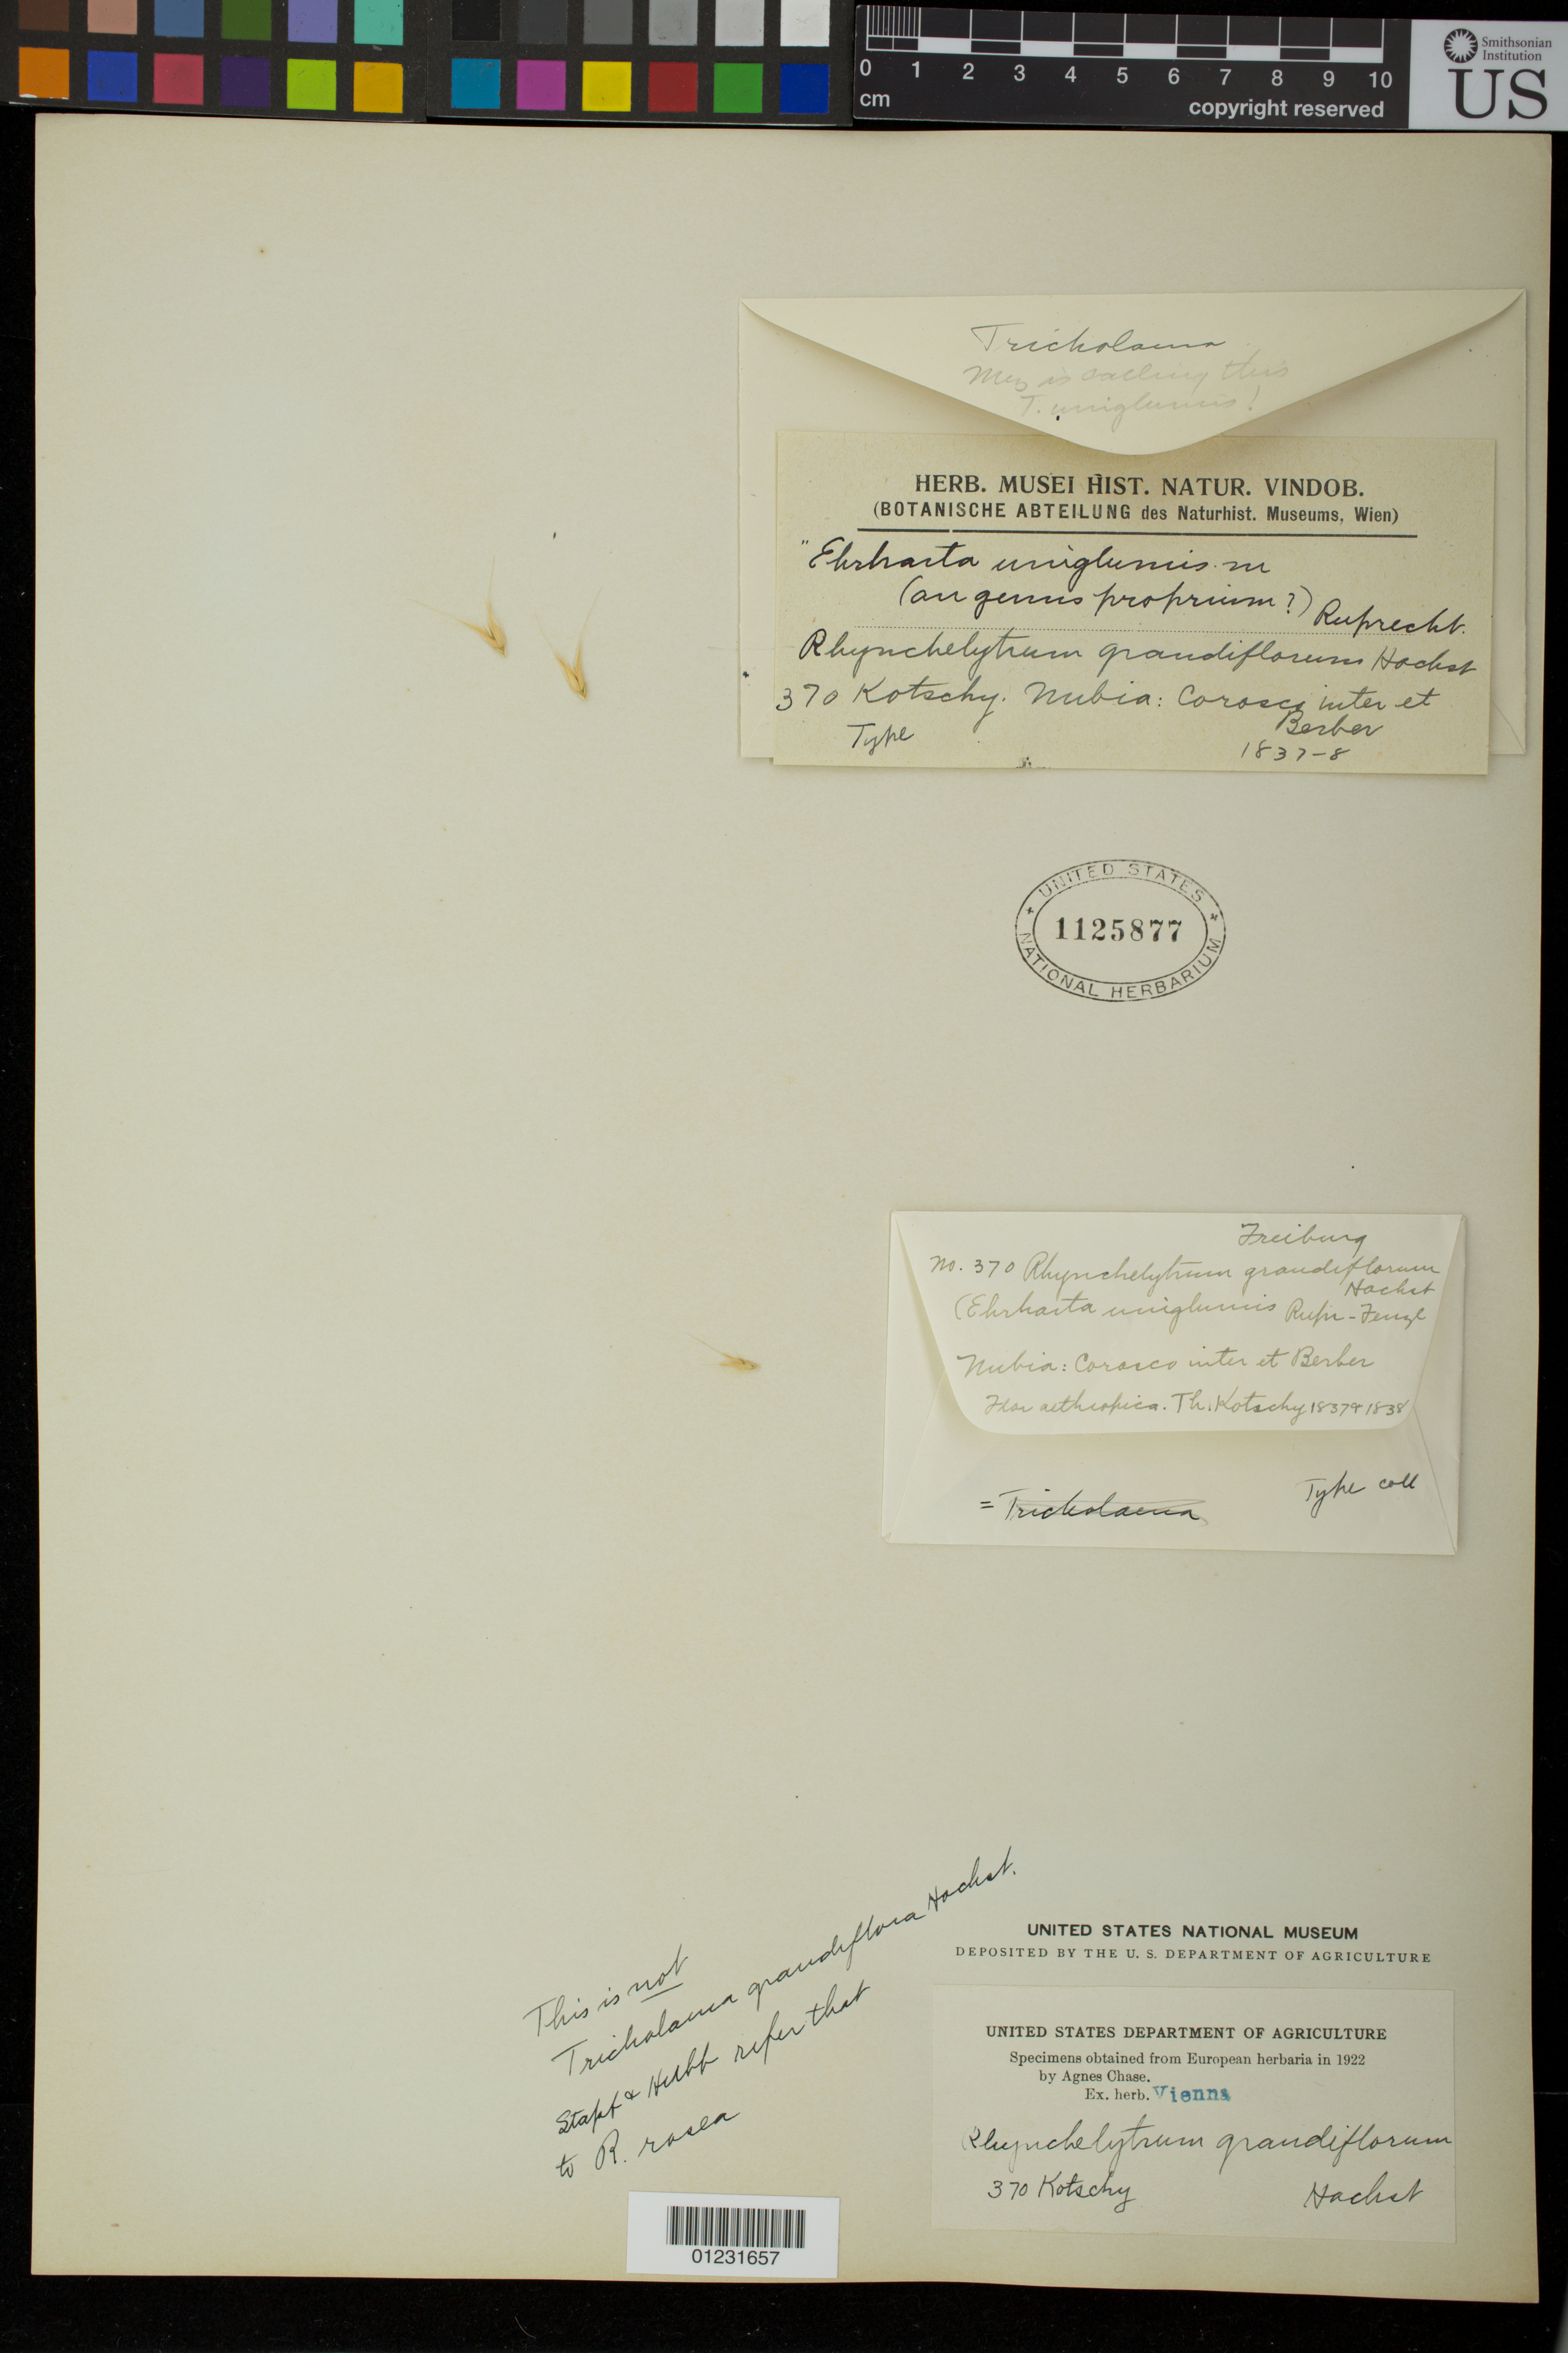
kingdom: Plantae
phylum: Tracheophyta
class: Liliopsida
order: Poales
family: Poaceae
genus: Rhynchelytrum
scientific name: Rhynchelytrum grandiflorum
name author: Hochst.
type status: Type Collection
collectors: K. G. Kotschy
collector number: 370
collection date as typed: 1837 to -- --- 1838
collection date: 1837/1838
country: Sudan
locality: Nubia; Corosco inter et Berber.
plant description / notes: Fragmentary material of type specimen ex herb. Vienna. Two different pockets on the sheet but they have exact same information.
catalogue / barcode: US 1125877